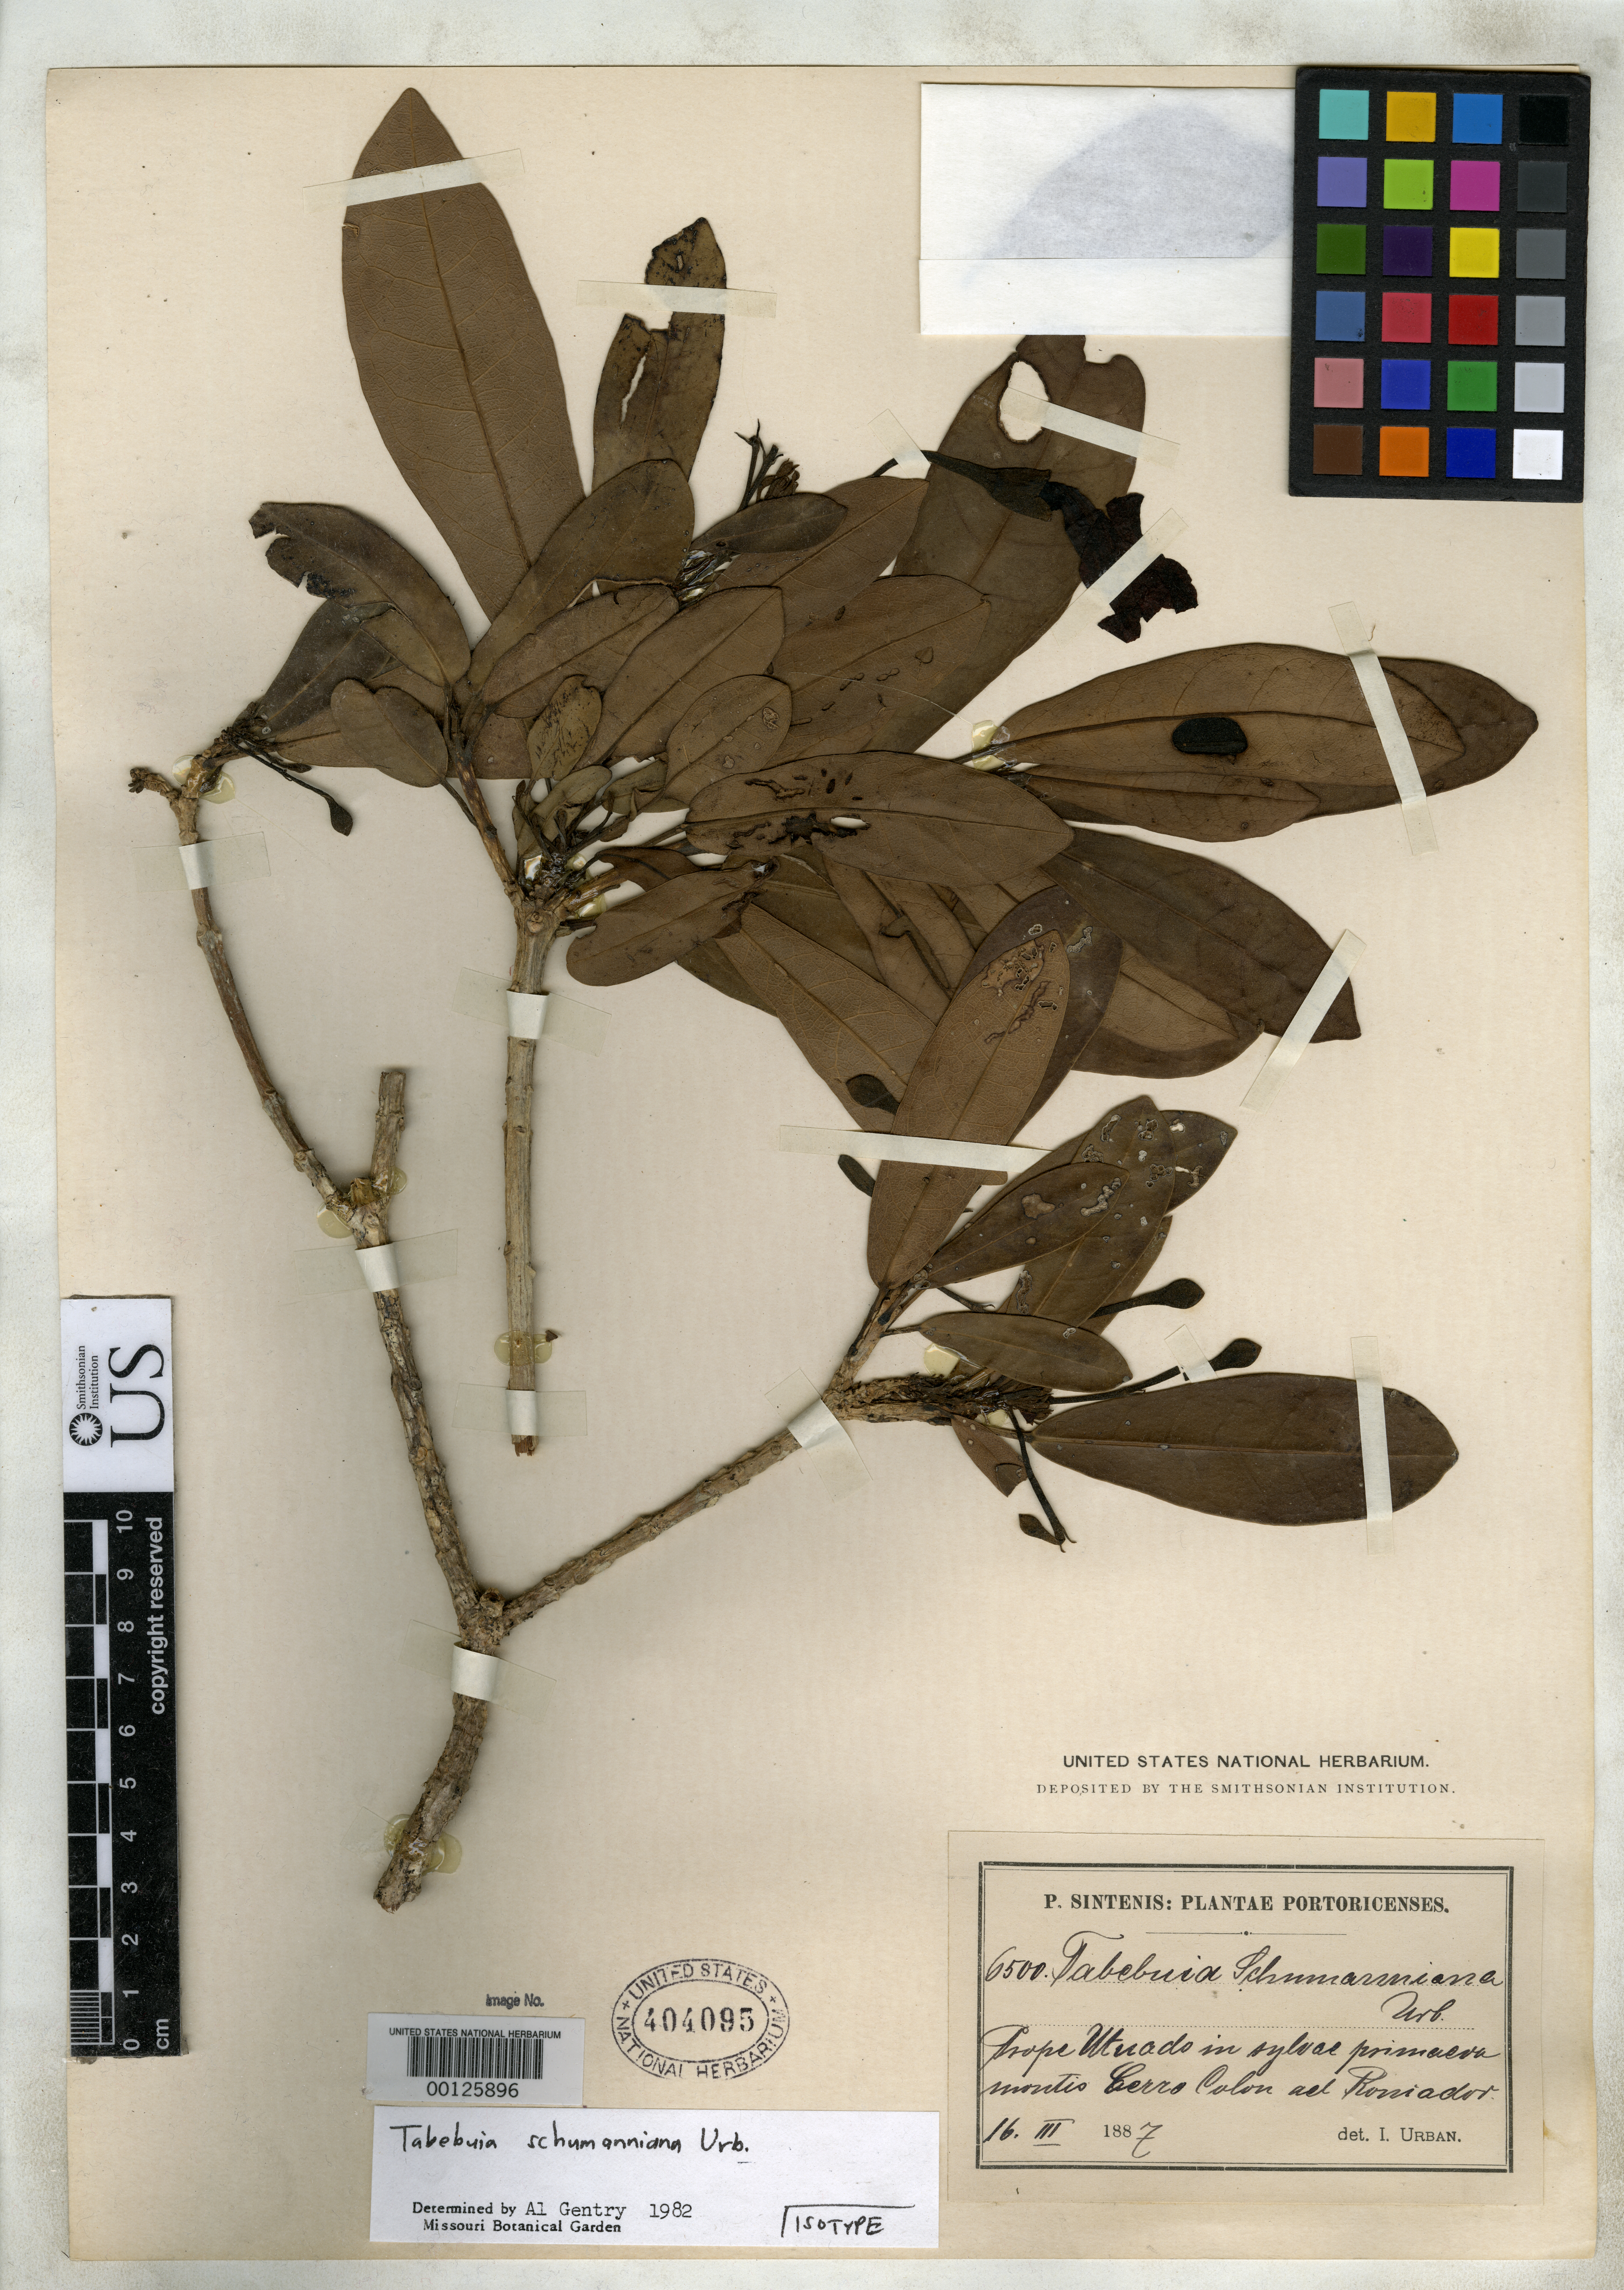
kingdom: Plantae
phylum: Tracheophyta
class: Magnoliopsida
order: Lamiales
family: Bignoniaceae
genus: Tabebuia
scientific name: Tabebuia schumanniana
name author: Urb.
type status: Isotype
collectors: P. Sintenis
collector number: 6500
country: Puerto Rico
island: Greater Antilles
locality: Utuado, Cerro Calon and Roncador.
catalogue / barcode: US 404095